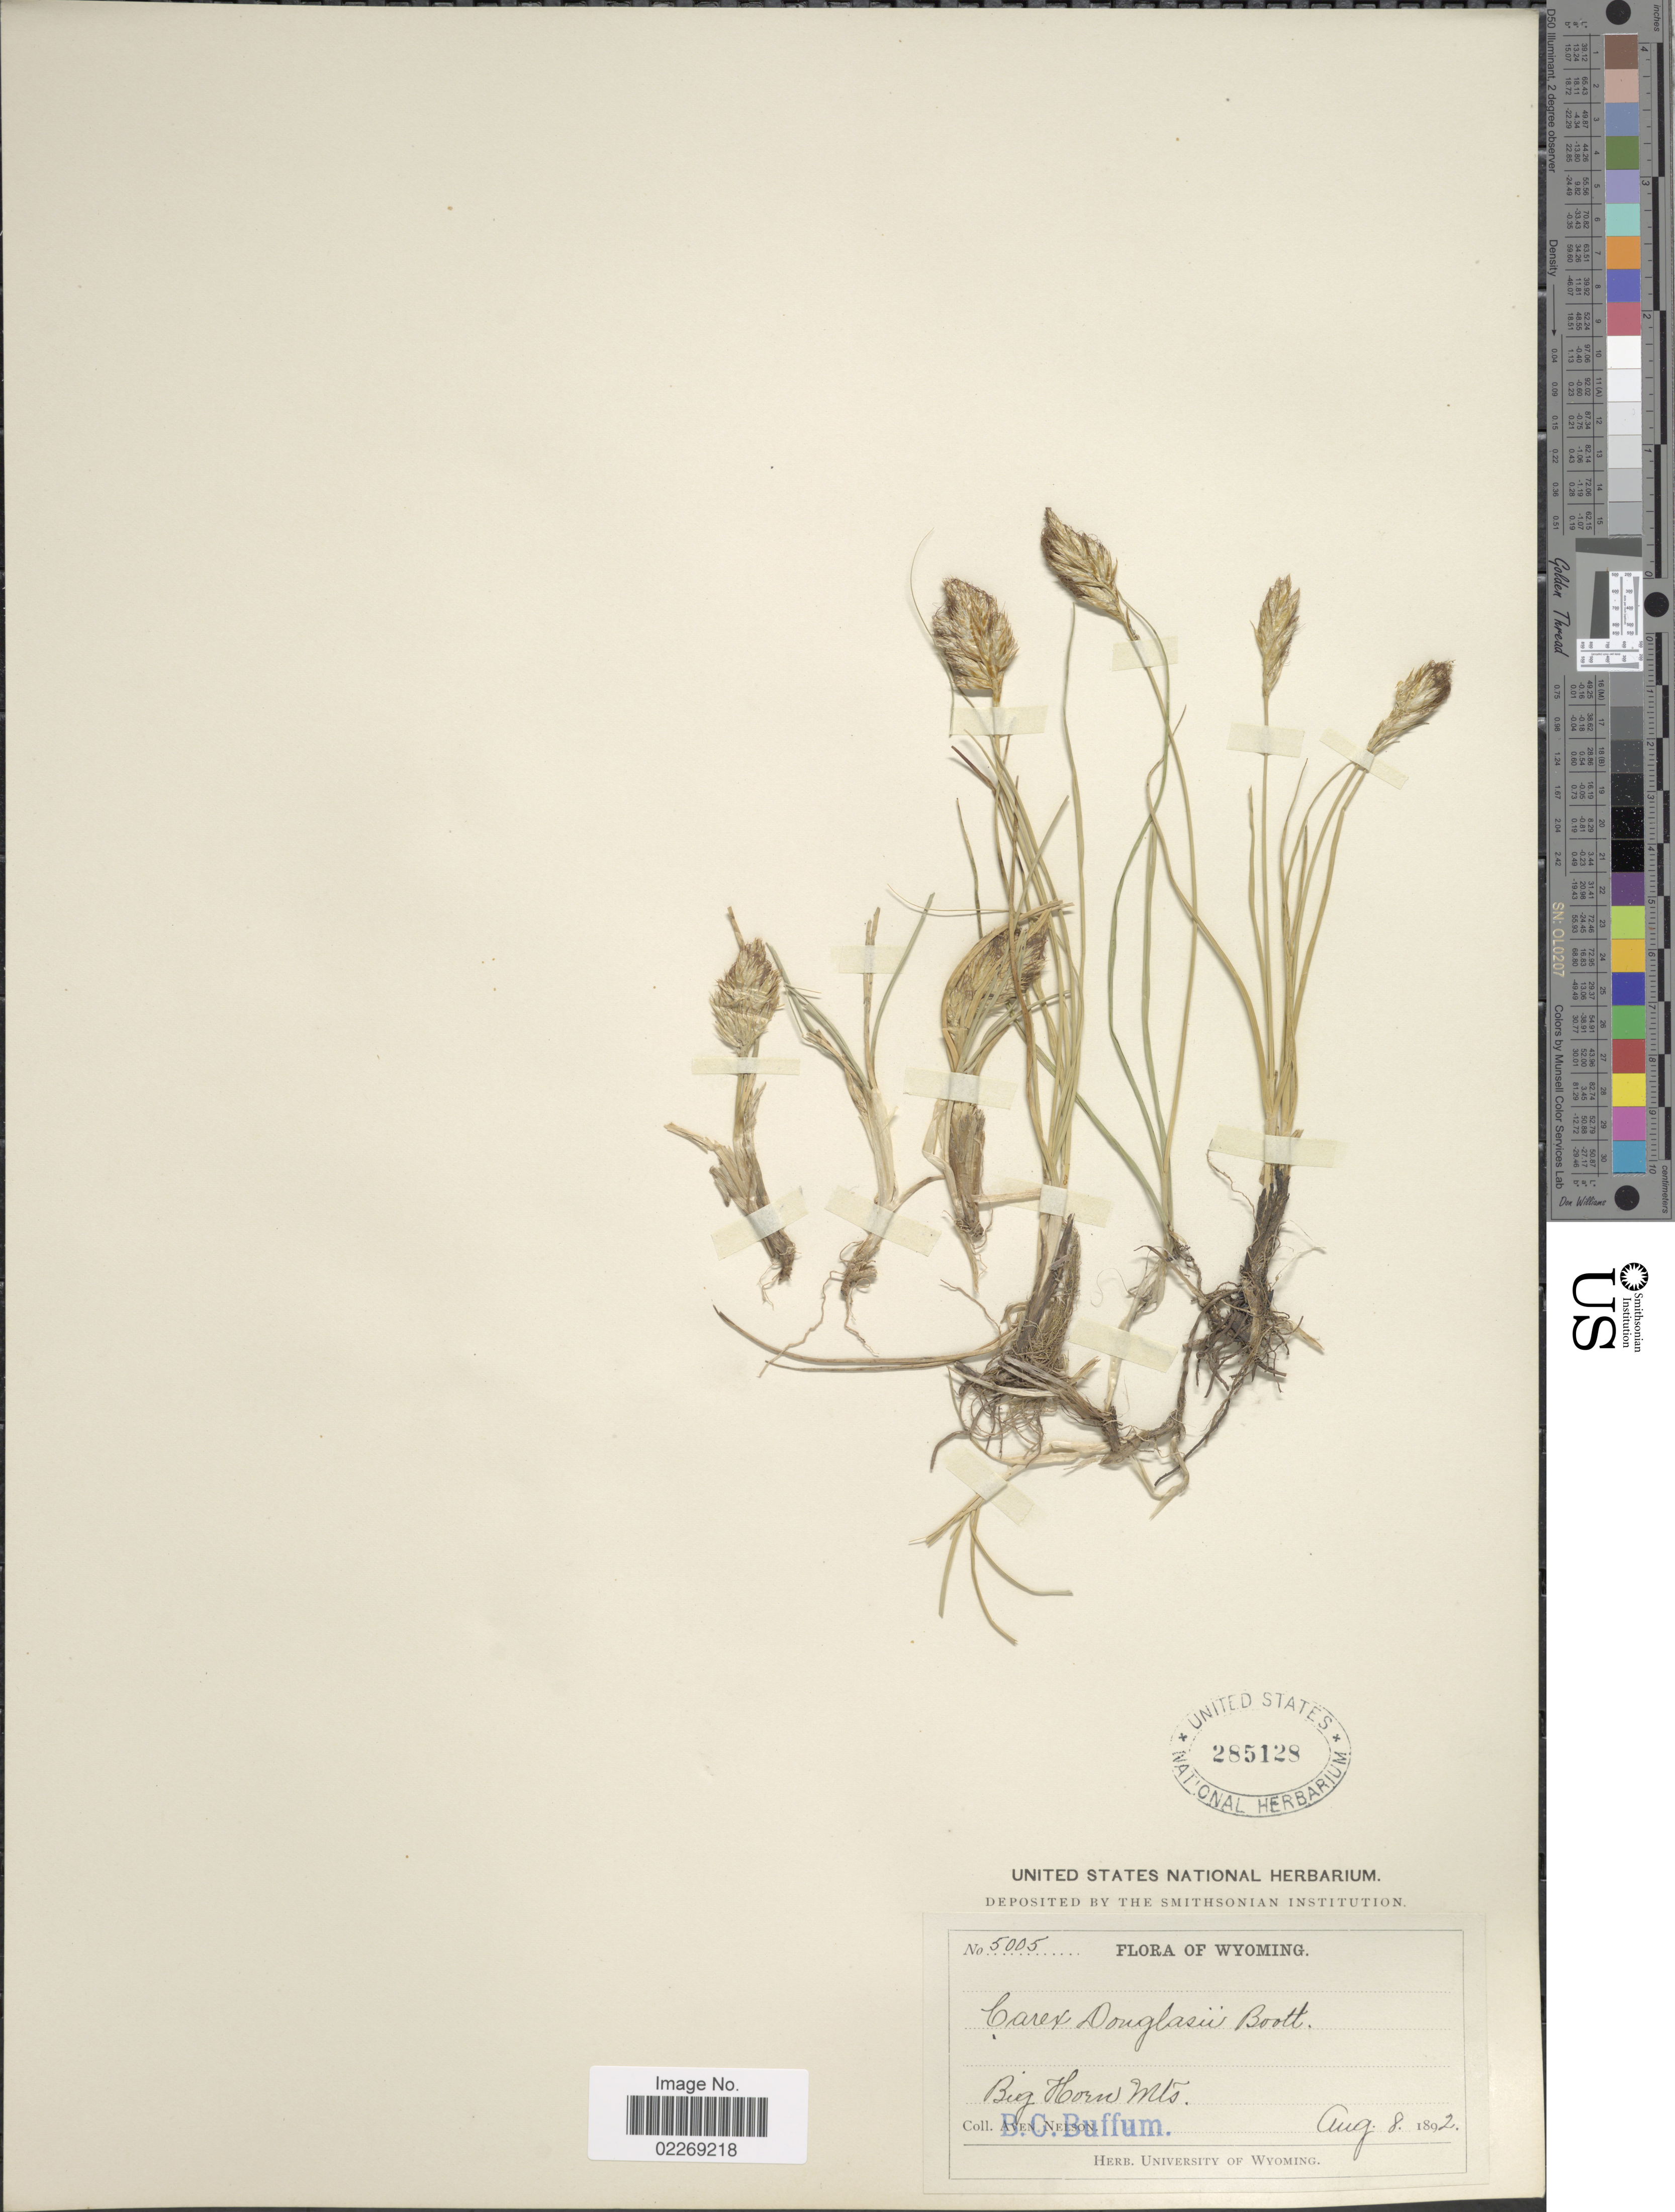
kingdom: Plantae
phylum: Tracheophyta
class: Liliopsida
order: Poales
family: Cyperaceae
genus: Carex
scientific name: Carex douglasii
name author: Boott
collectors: B. Buffum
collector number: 5005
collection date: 1892-08-08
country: United States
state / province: Wyoming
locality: Big Horn Mts.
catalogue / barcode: US 285128